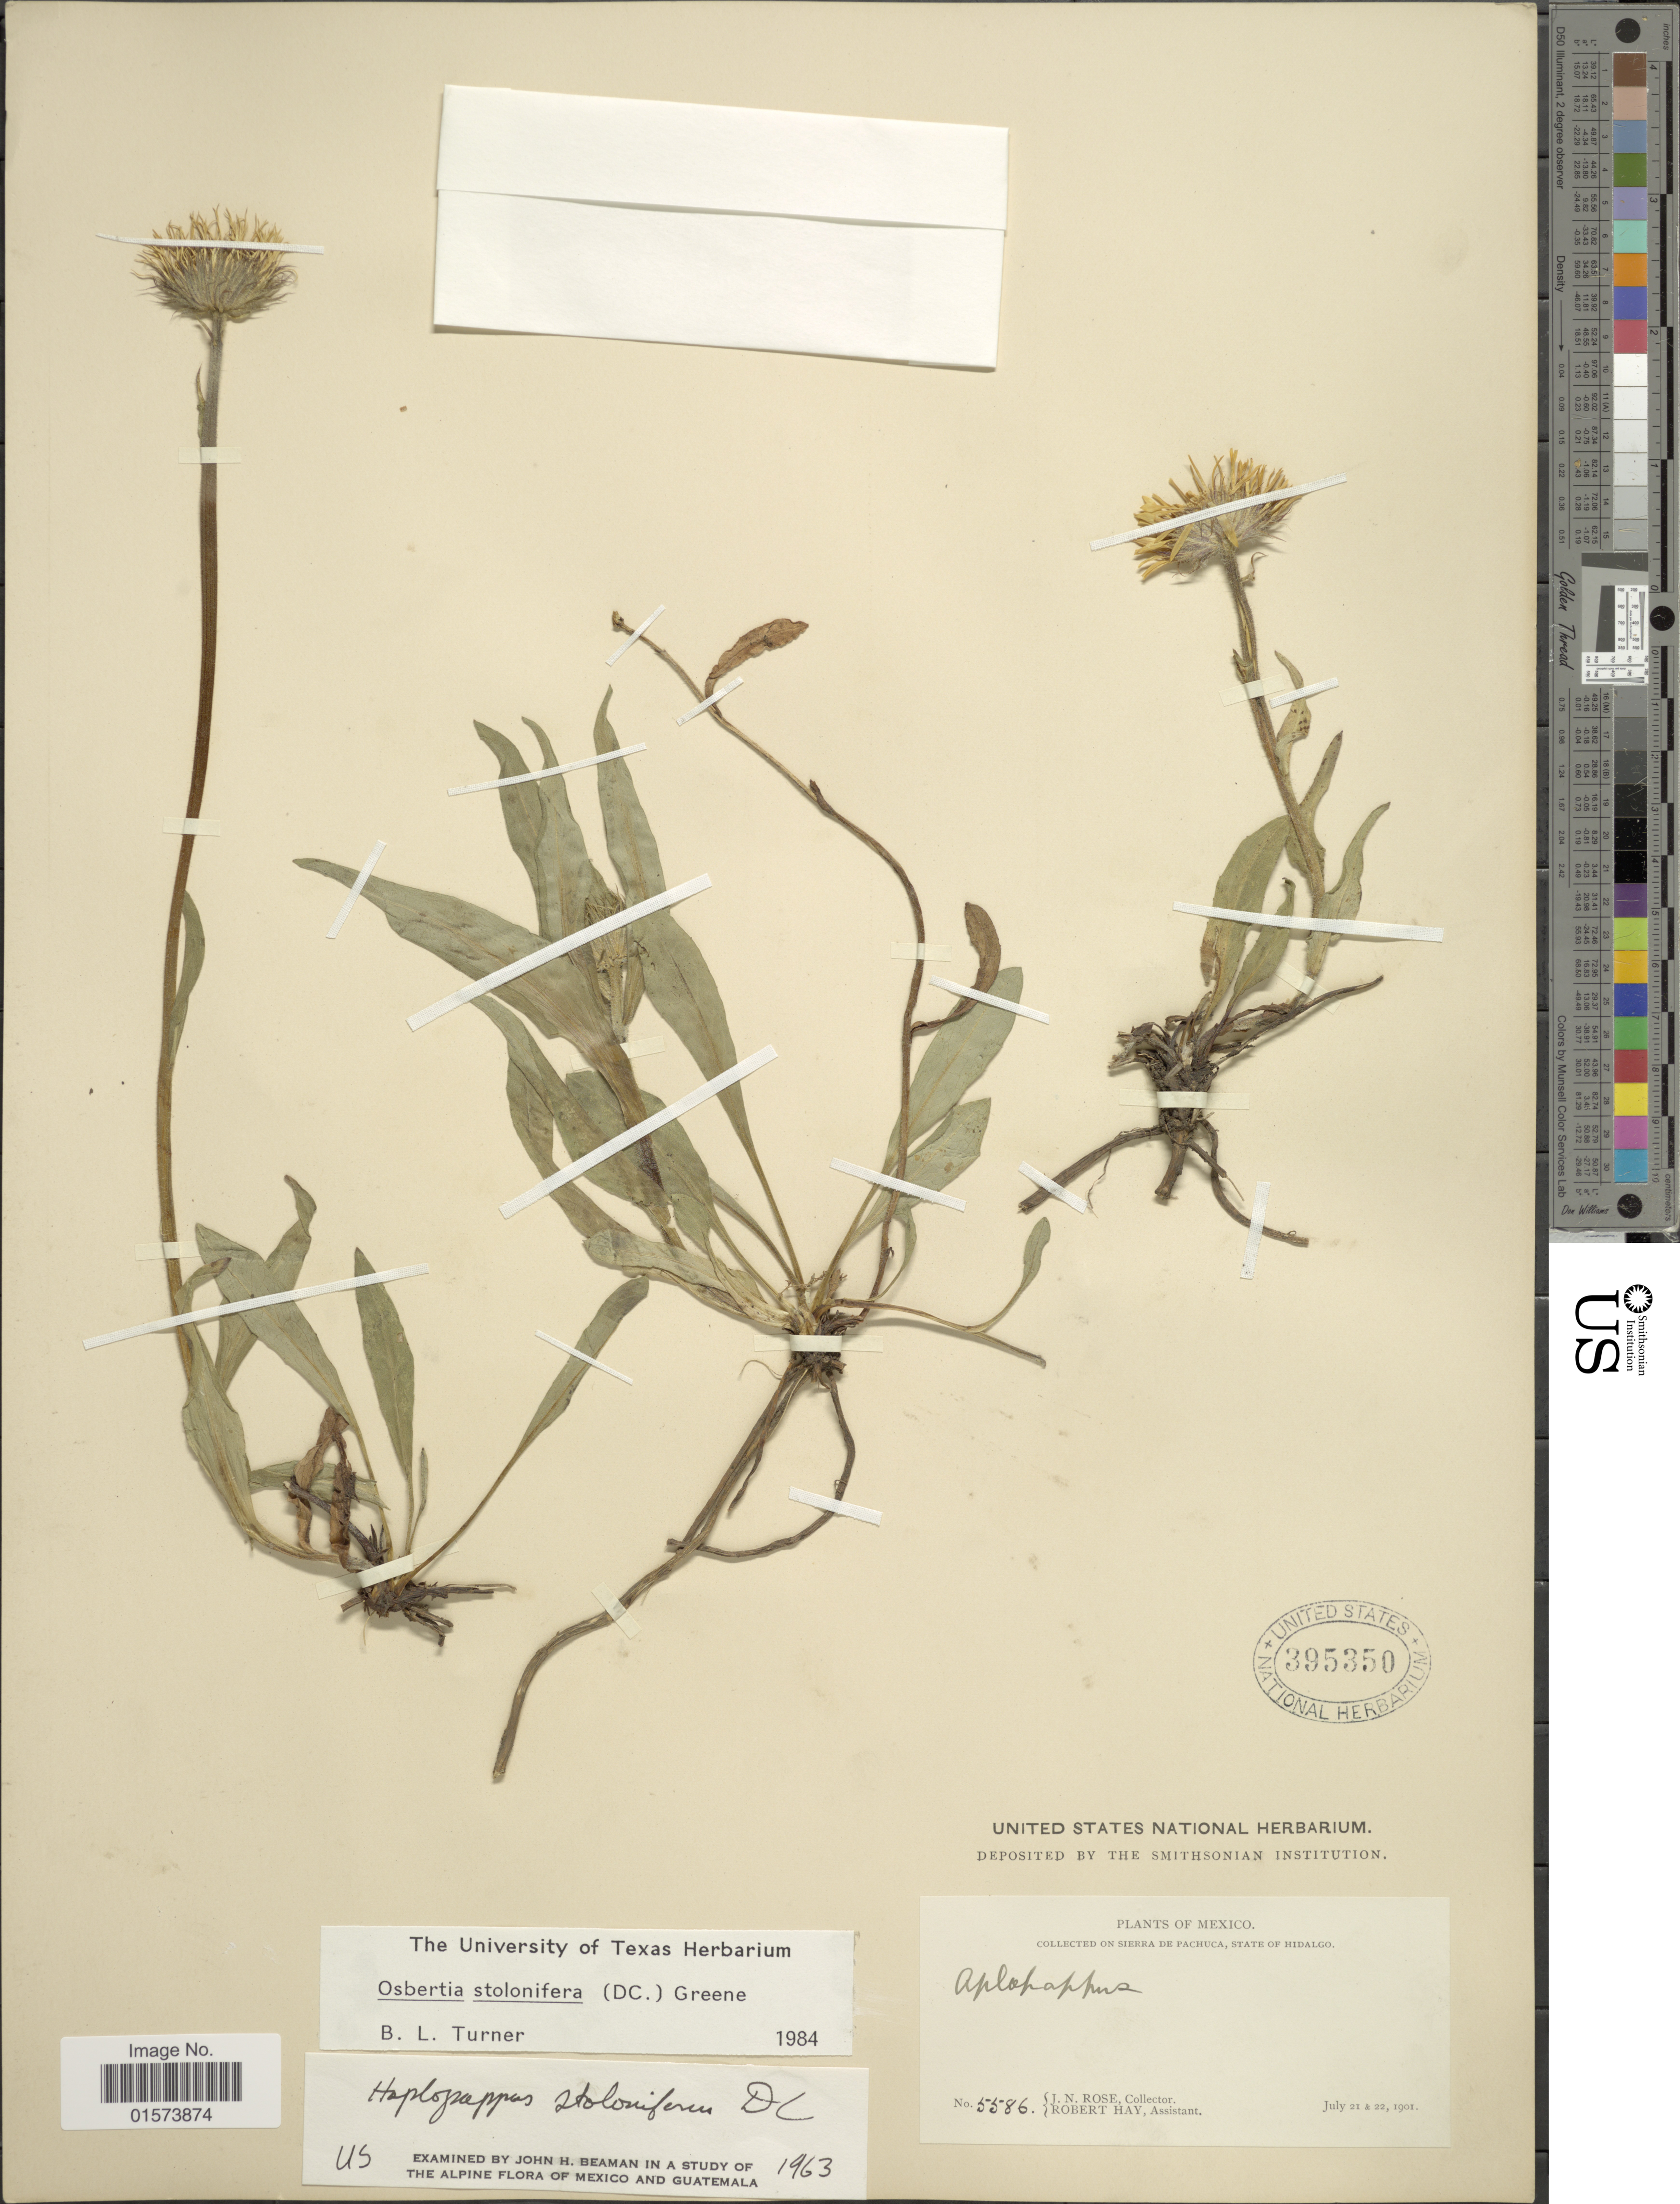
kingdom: Plantae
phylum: Tracheophyta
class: Magnoliopsida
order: Asterales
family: Asteraceae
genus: Osbertia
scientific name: Osbertia stolonifera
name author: (DC.) Greene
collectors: J. N. Rose & R. H. Hay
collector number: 5586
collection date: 1901-07-21/1901-07-22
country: Mexico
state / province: Hidalgo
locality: Sierra de Pachuca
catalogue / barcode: US 395350